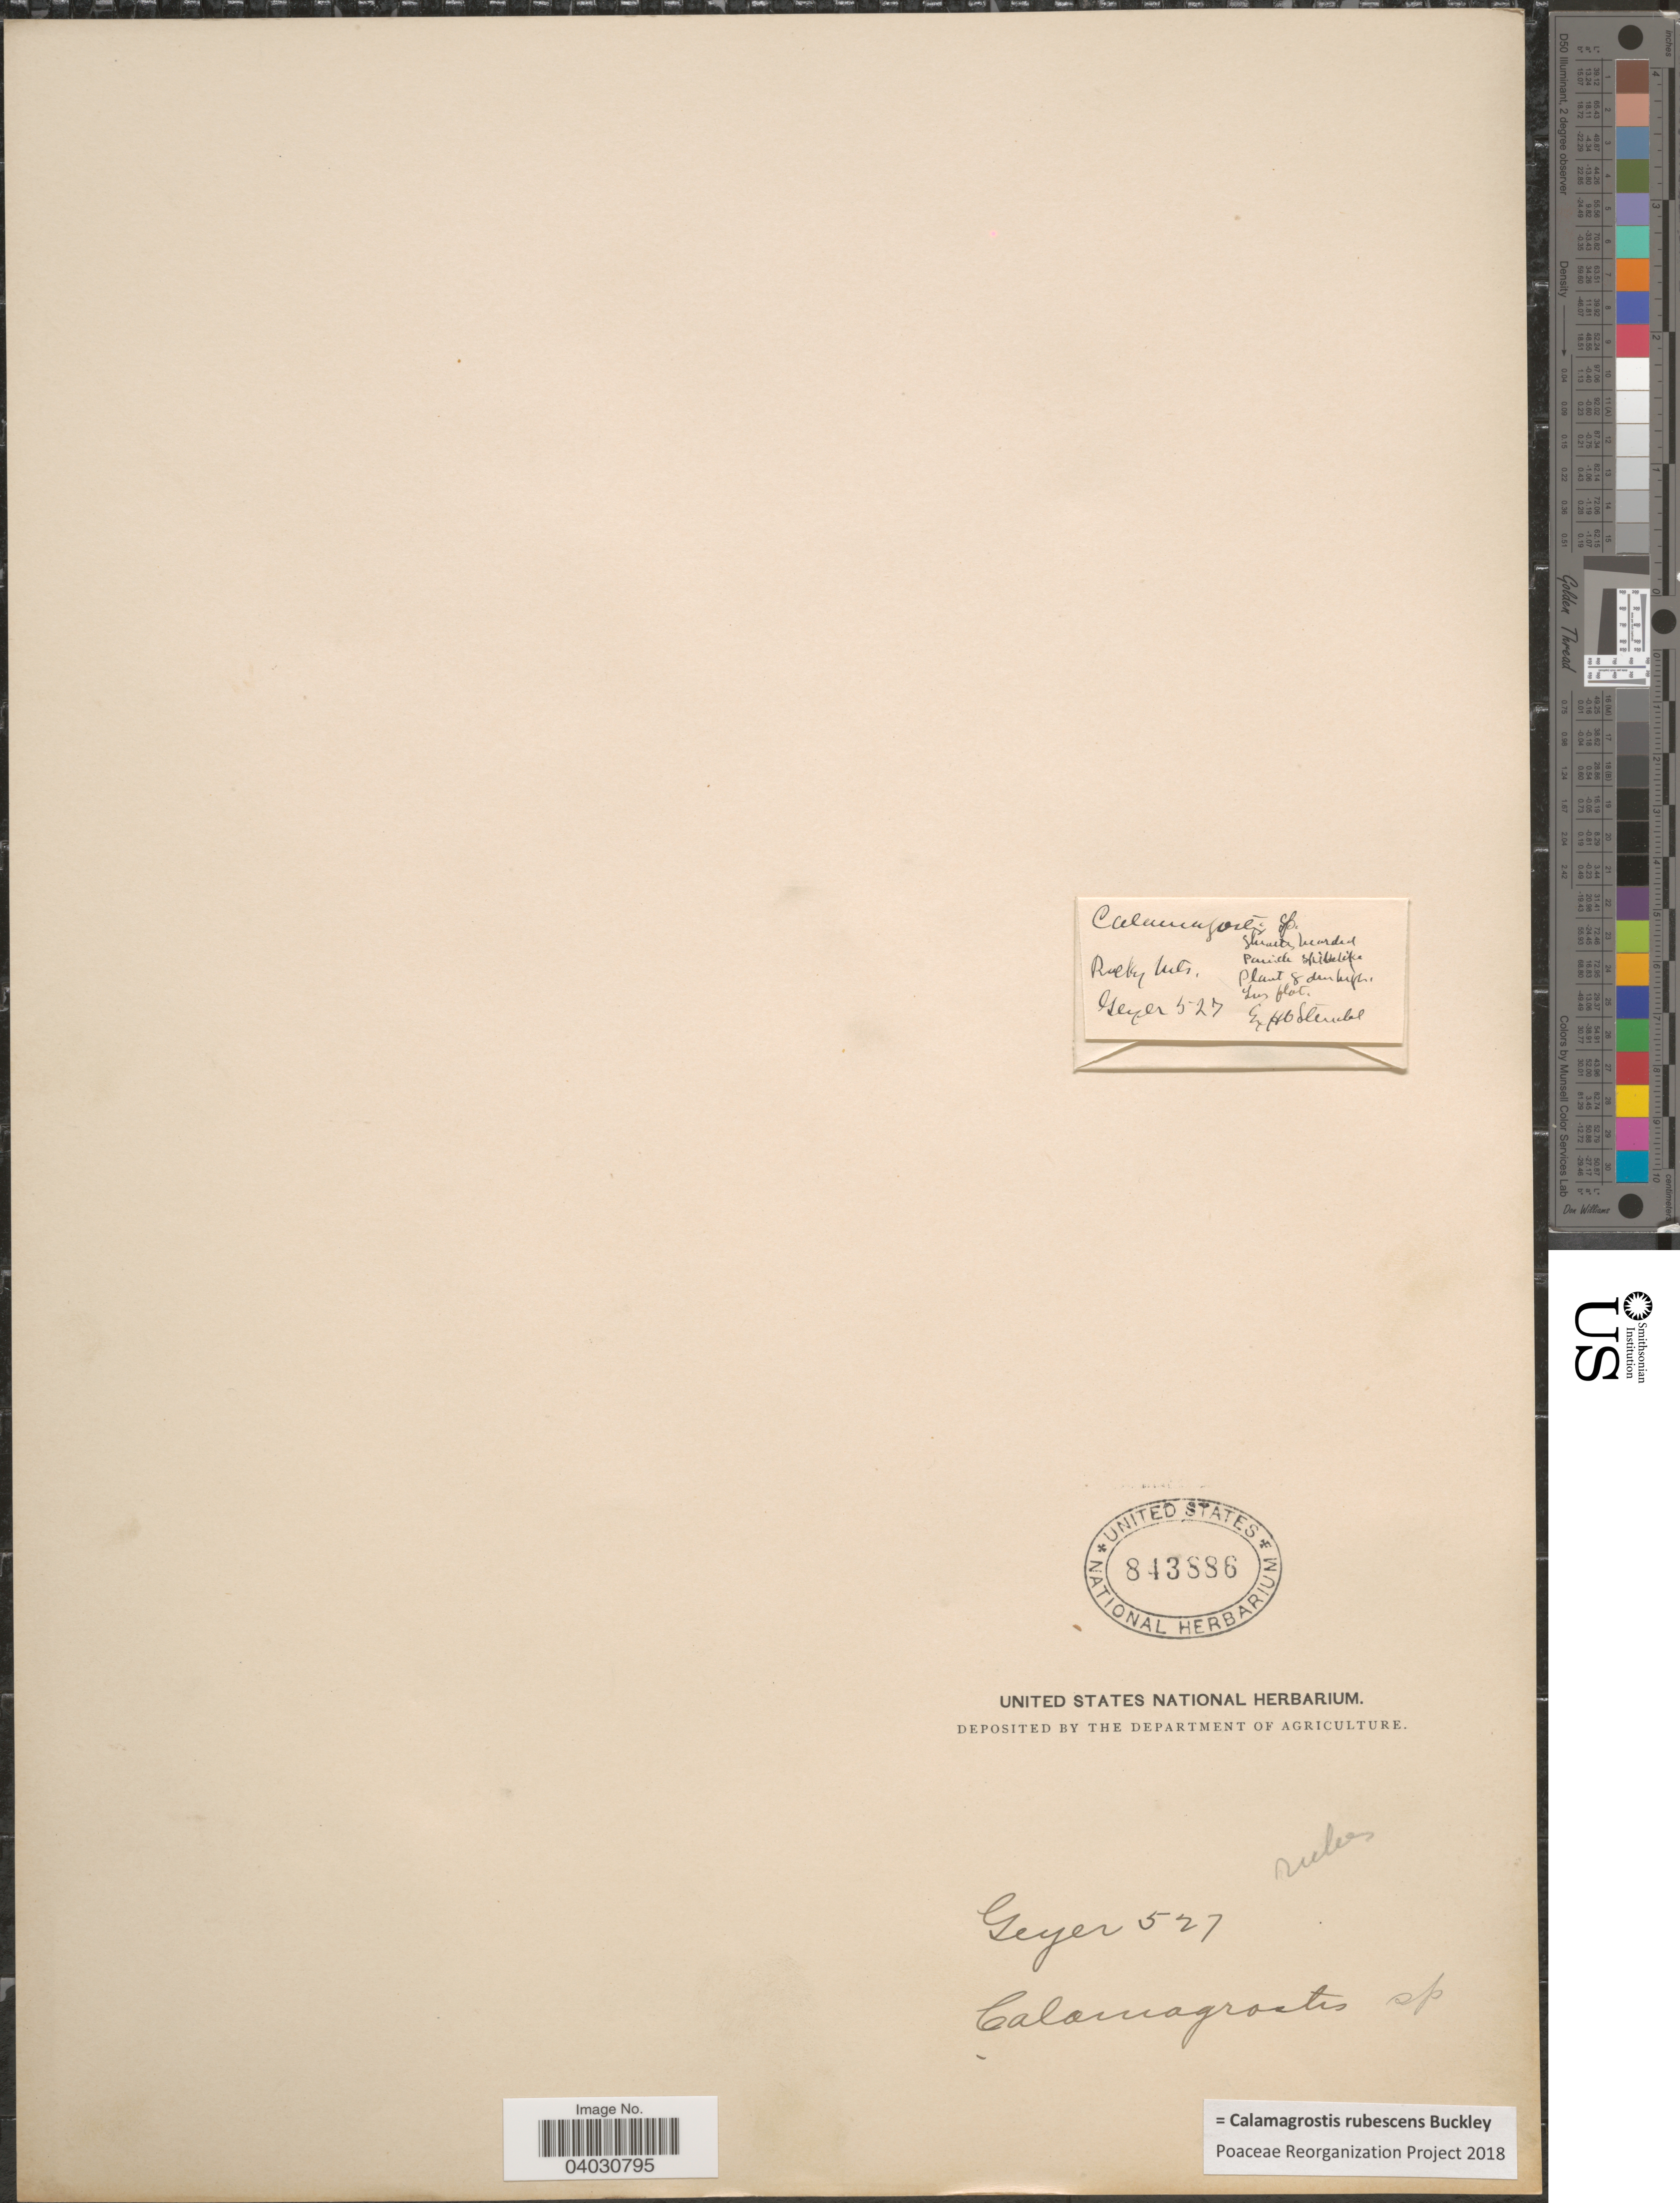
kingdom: Plantae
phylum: Tracheophyta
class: Liliopsida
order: Poales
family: Poaceae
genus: Calamagrostis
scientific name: Calamagrostis rubescens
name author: Buckley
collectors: Geyer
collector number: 527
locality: Rocky Mts.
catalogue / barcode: US 843886